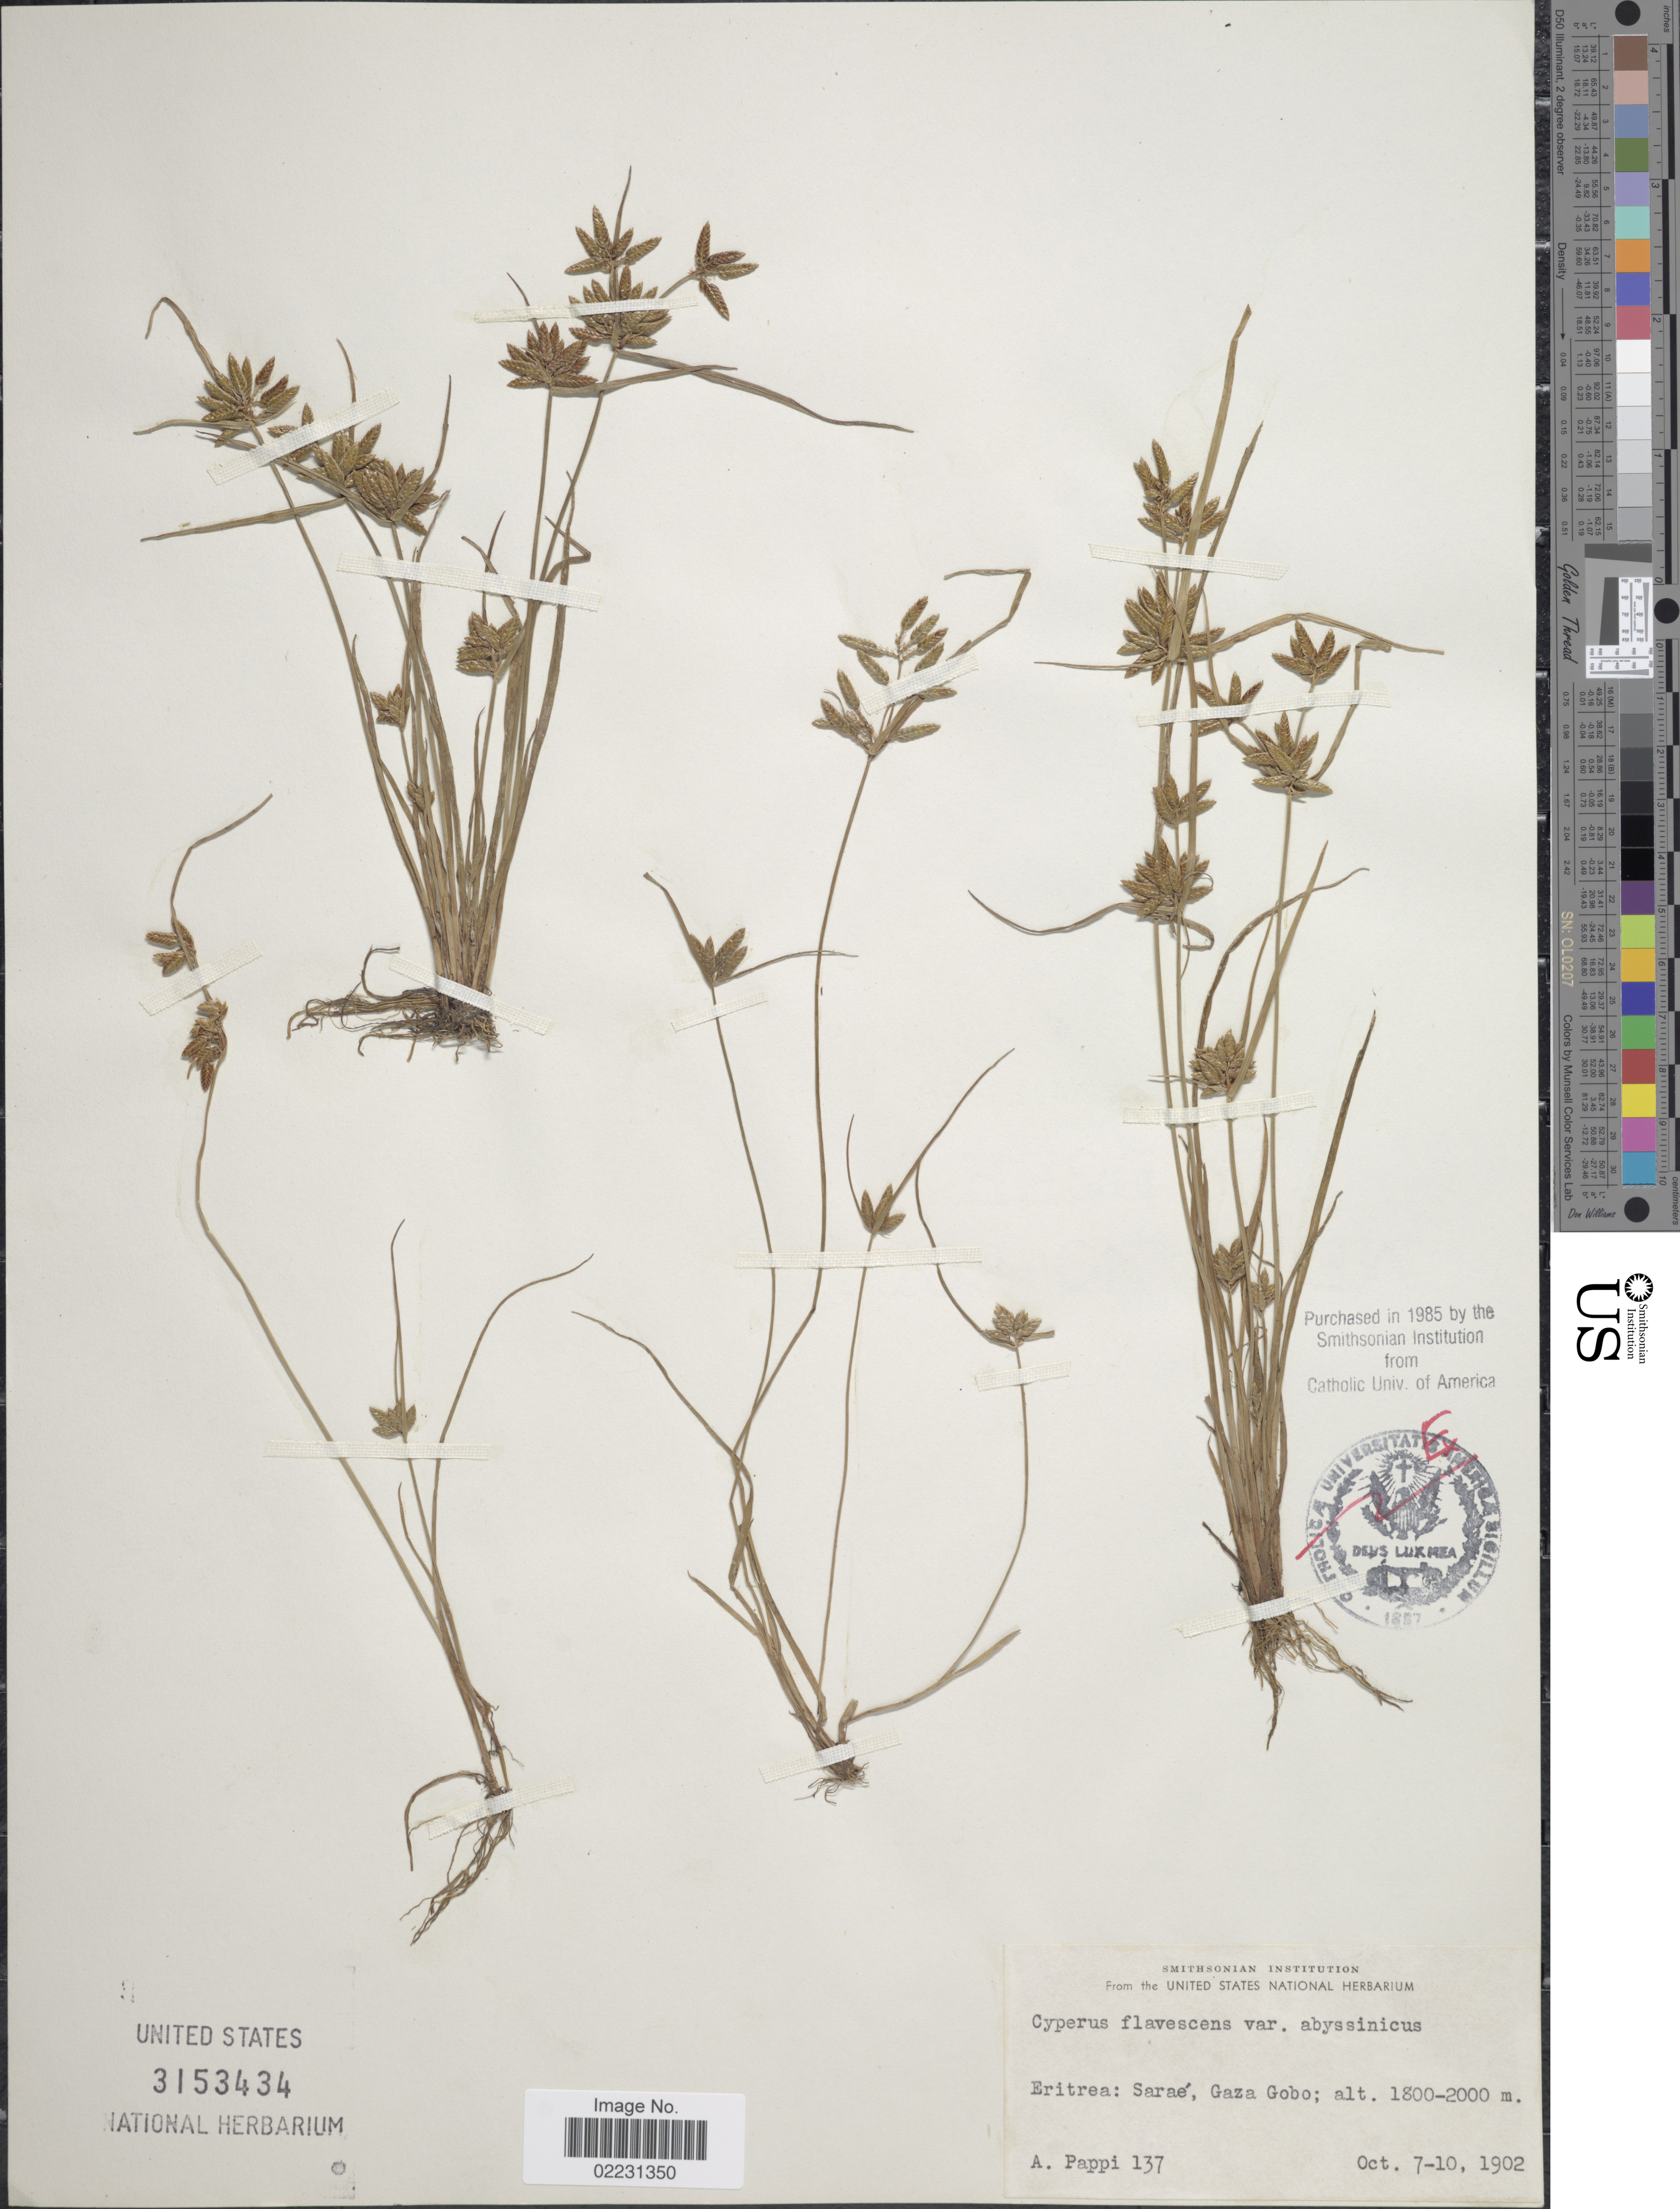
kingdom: Plantae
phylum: Tracheophyta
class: Liliopsida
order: Poales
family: Cyperaceae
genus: Cyperus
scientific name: Cyperus flavescens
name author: L.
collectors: A. Pappi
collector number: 137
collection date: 1902-10-07/1902-10-10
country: Eritrea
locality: Sarae, Gaza Gobo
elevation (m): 1800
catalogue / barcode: US 3153434